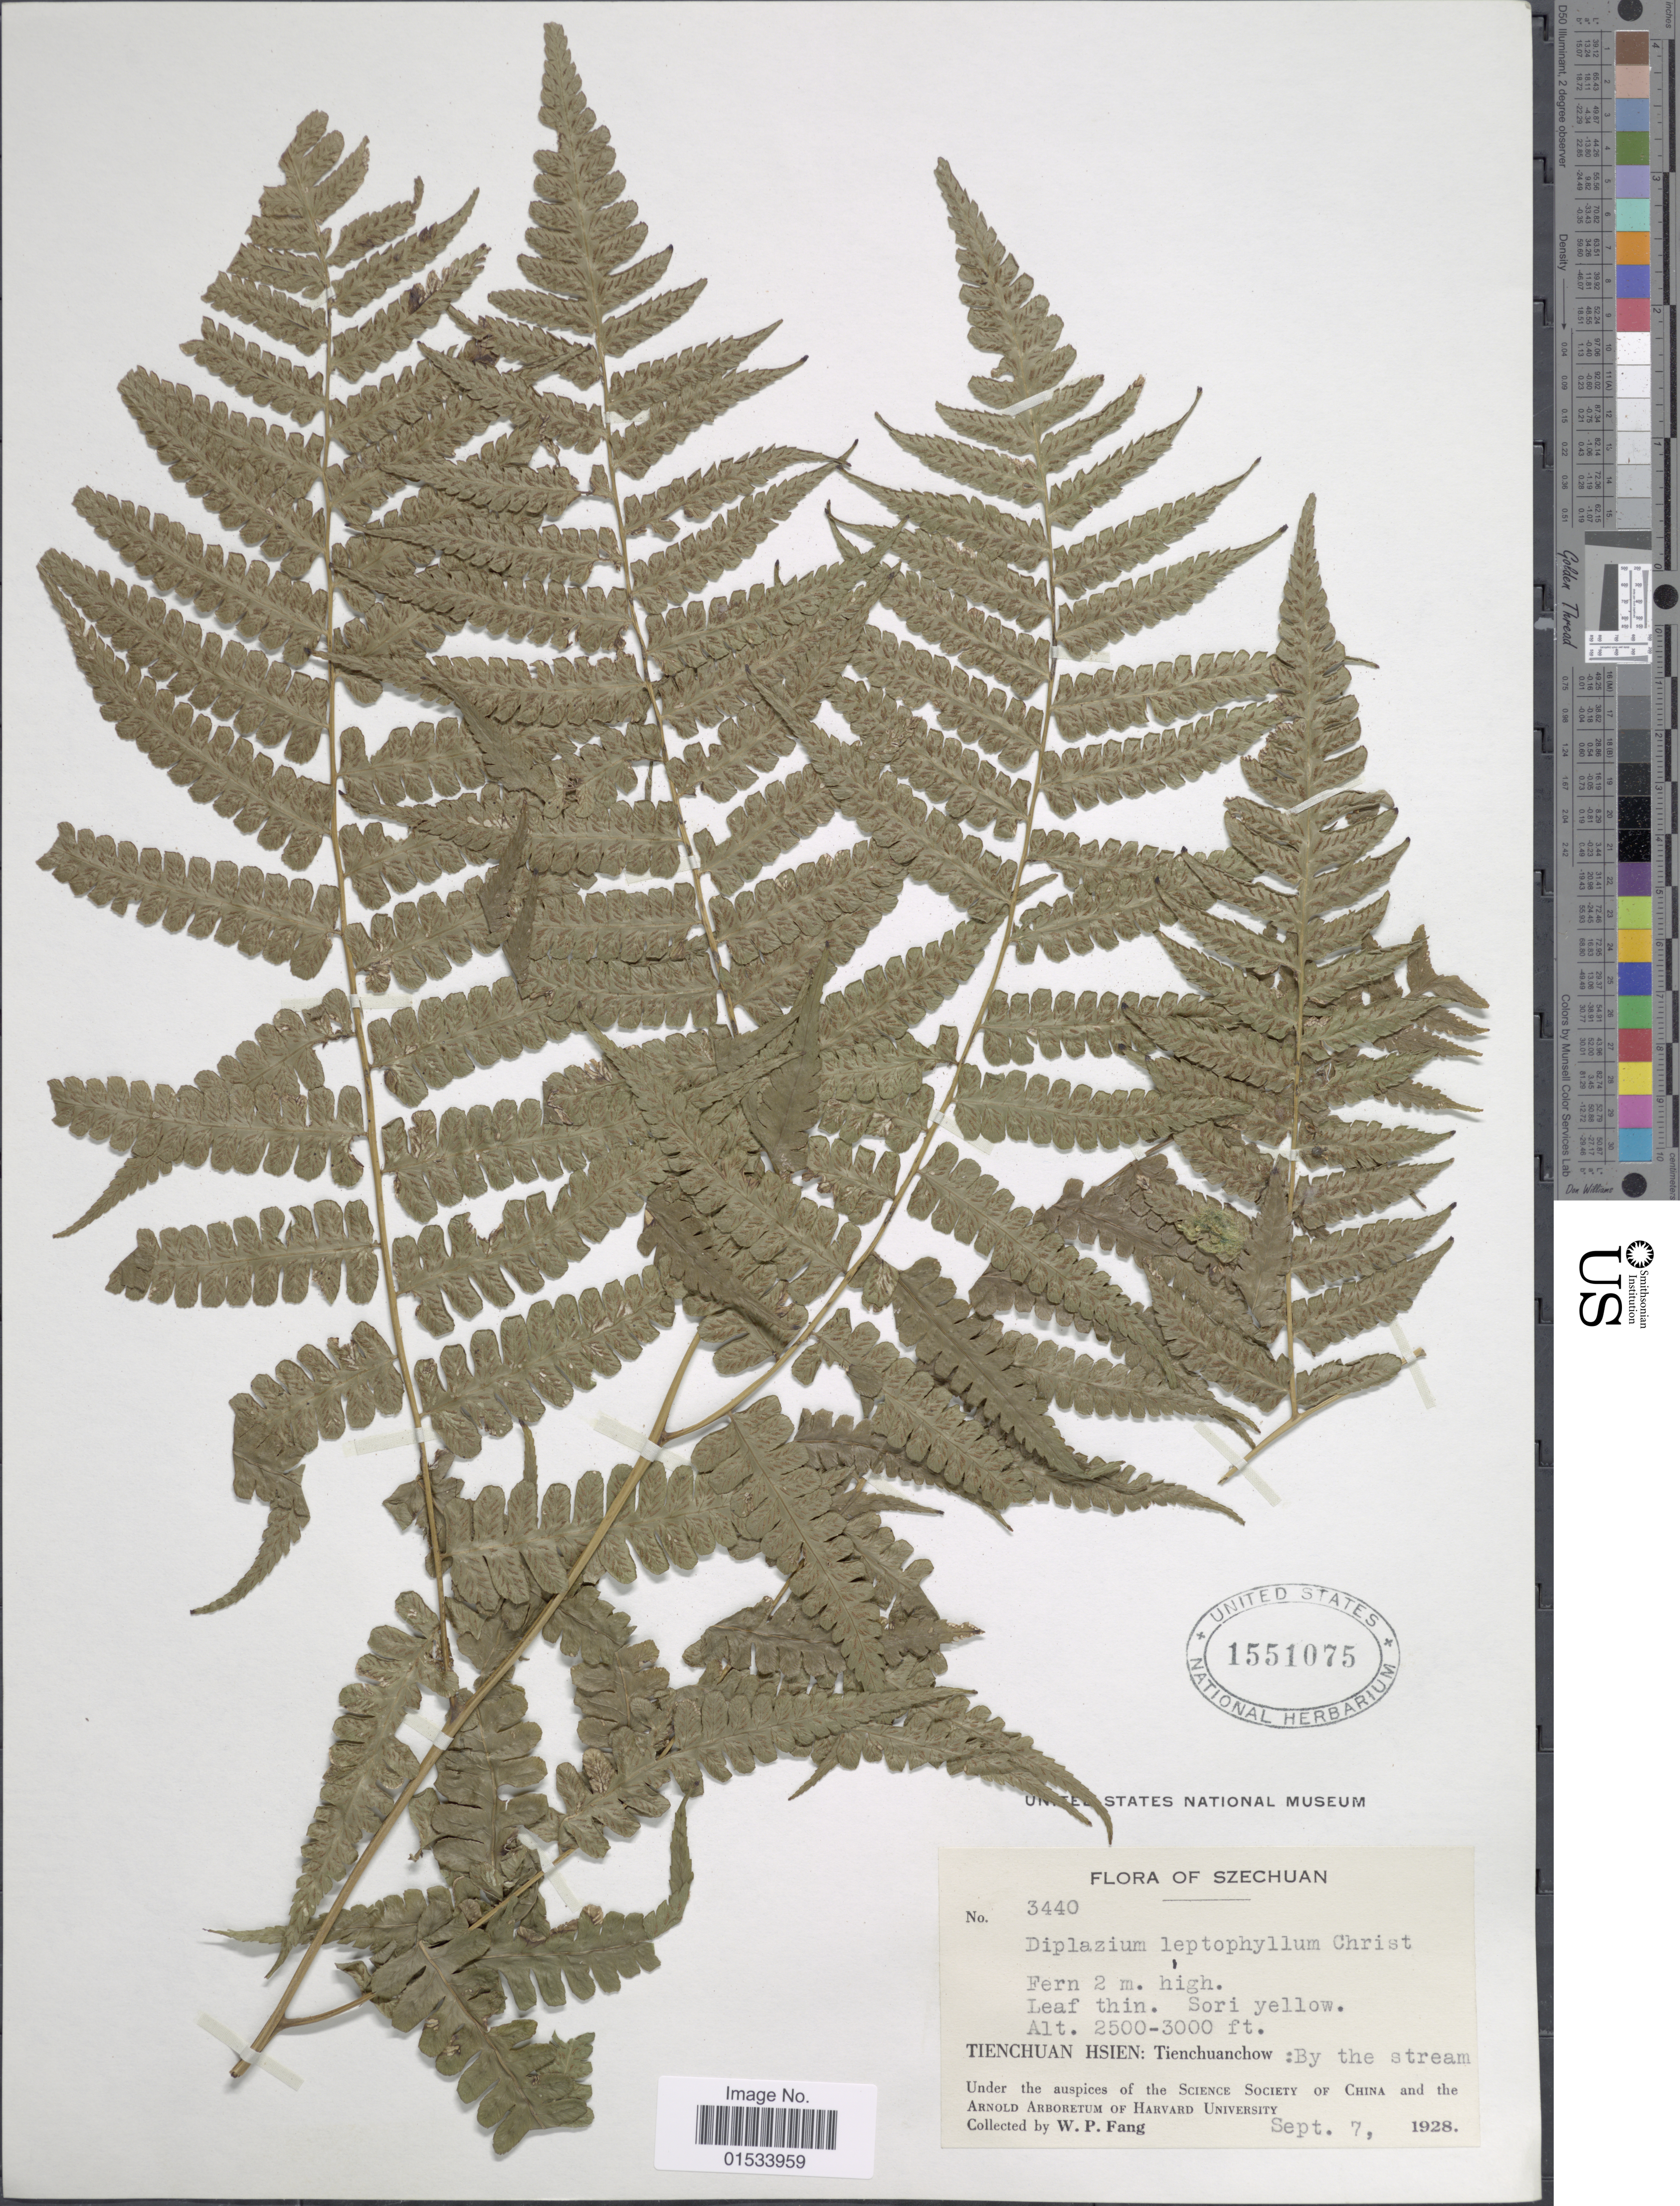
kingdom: Plantae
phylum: Tracheophyta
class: Polypodiopsida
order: Polypodiales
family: Athyriaceae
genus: Diplazium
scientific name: Diplazium leptophyllum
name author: Christ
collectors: W. P. Fang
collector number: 3440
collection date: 1928-09-07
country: China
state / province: Sichuan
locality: Szechuan, Tienchuan Hsien: Tienchuanchow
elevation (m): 762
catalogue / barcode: US 1551075